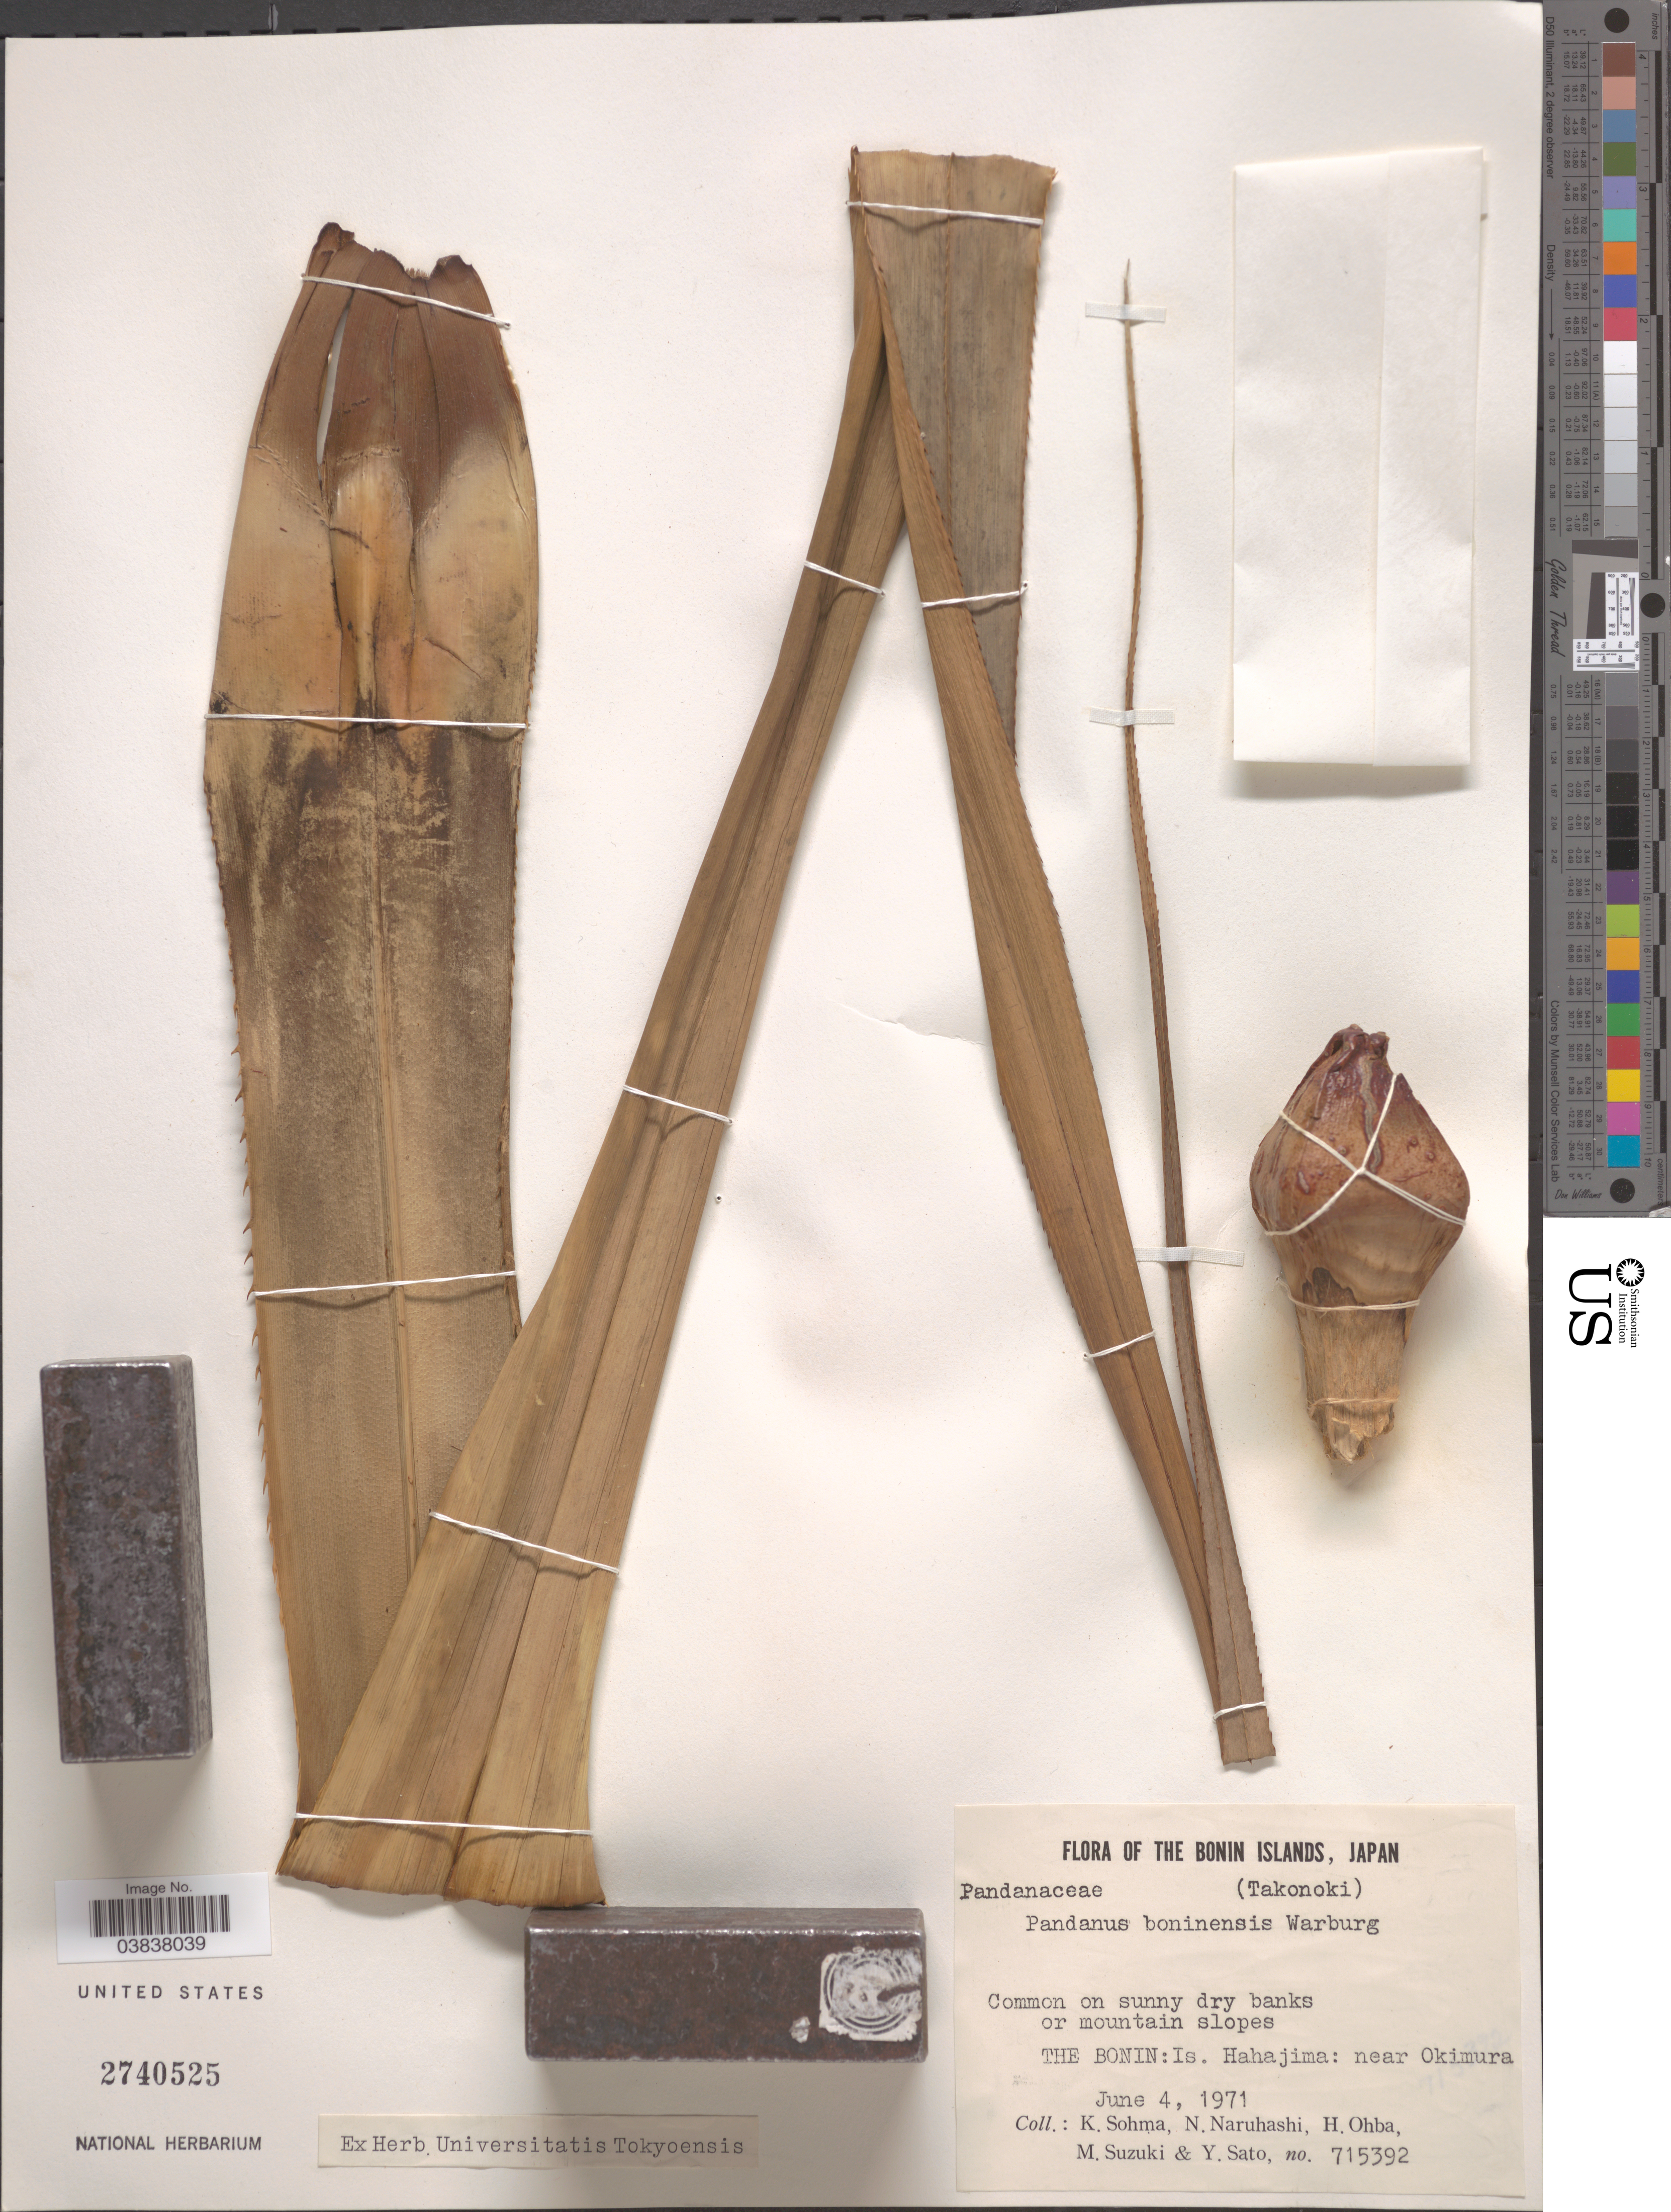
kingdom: Plantae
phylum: Tracheophyta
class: Liliopsida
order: Pandanales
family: Pandanaceae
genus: Pandanus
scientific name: Pandanus boninensis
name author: Warb.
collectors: K. Sohma, N. Naruhashi, H. Ohba, M. Suzuki & Y. Sato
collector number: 715392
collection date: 1971-06-04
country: Japan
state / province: Tokyo, Federal City of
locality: The Bonin Islands. The Bonin: Is. Hahajima: near Okimura.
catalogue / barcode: US 2740525